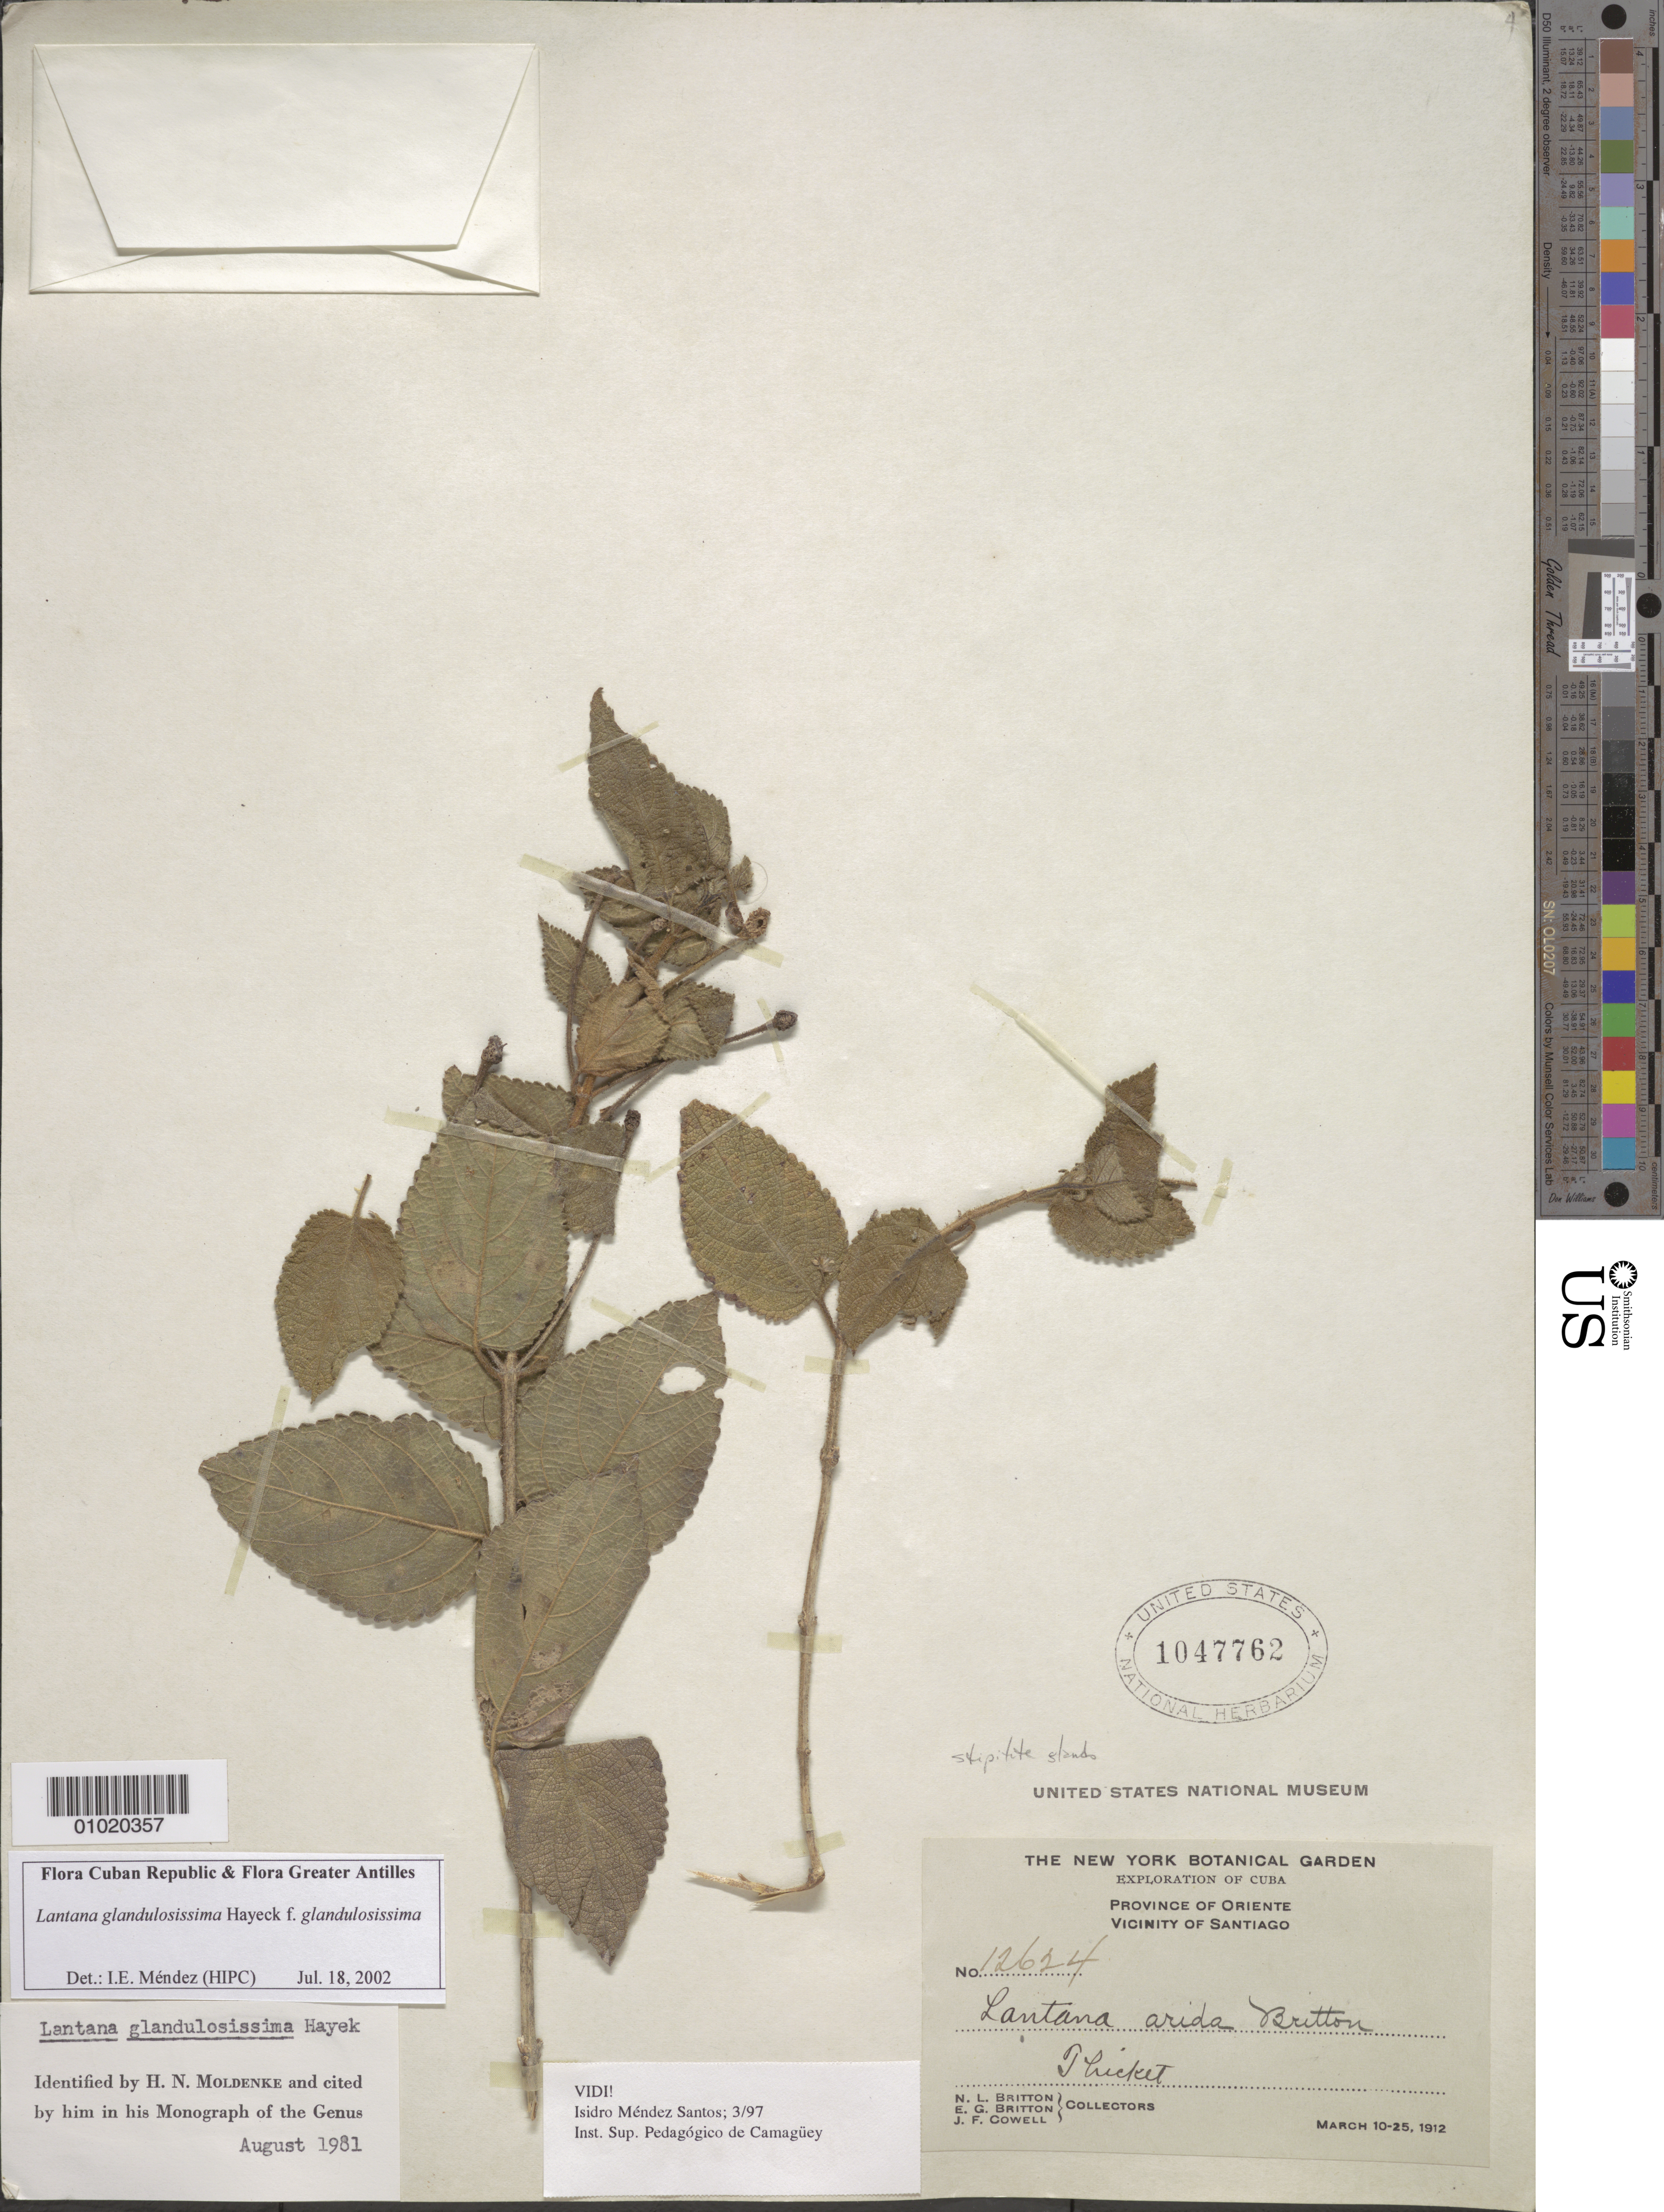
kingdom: Plantae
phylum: Tracheophyta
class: Magnoliopsida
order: Lamiales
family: Verbenaceae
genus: Lantana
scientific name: Lantana glandulosissima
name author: Hayek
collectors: N. Britton, E. G. Britton & J. F. Cowell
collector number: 12624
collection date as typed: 10 Mar 1912 to 25 Mar 1912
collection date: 1912-03-10/1912-03-25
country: Cuba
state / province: Santiago de Cuba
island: Cuba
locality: Vicinity of Santiago Thicket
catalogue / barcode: US 1047762